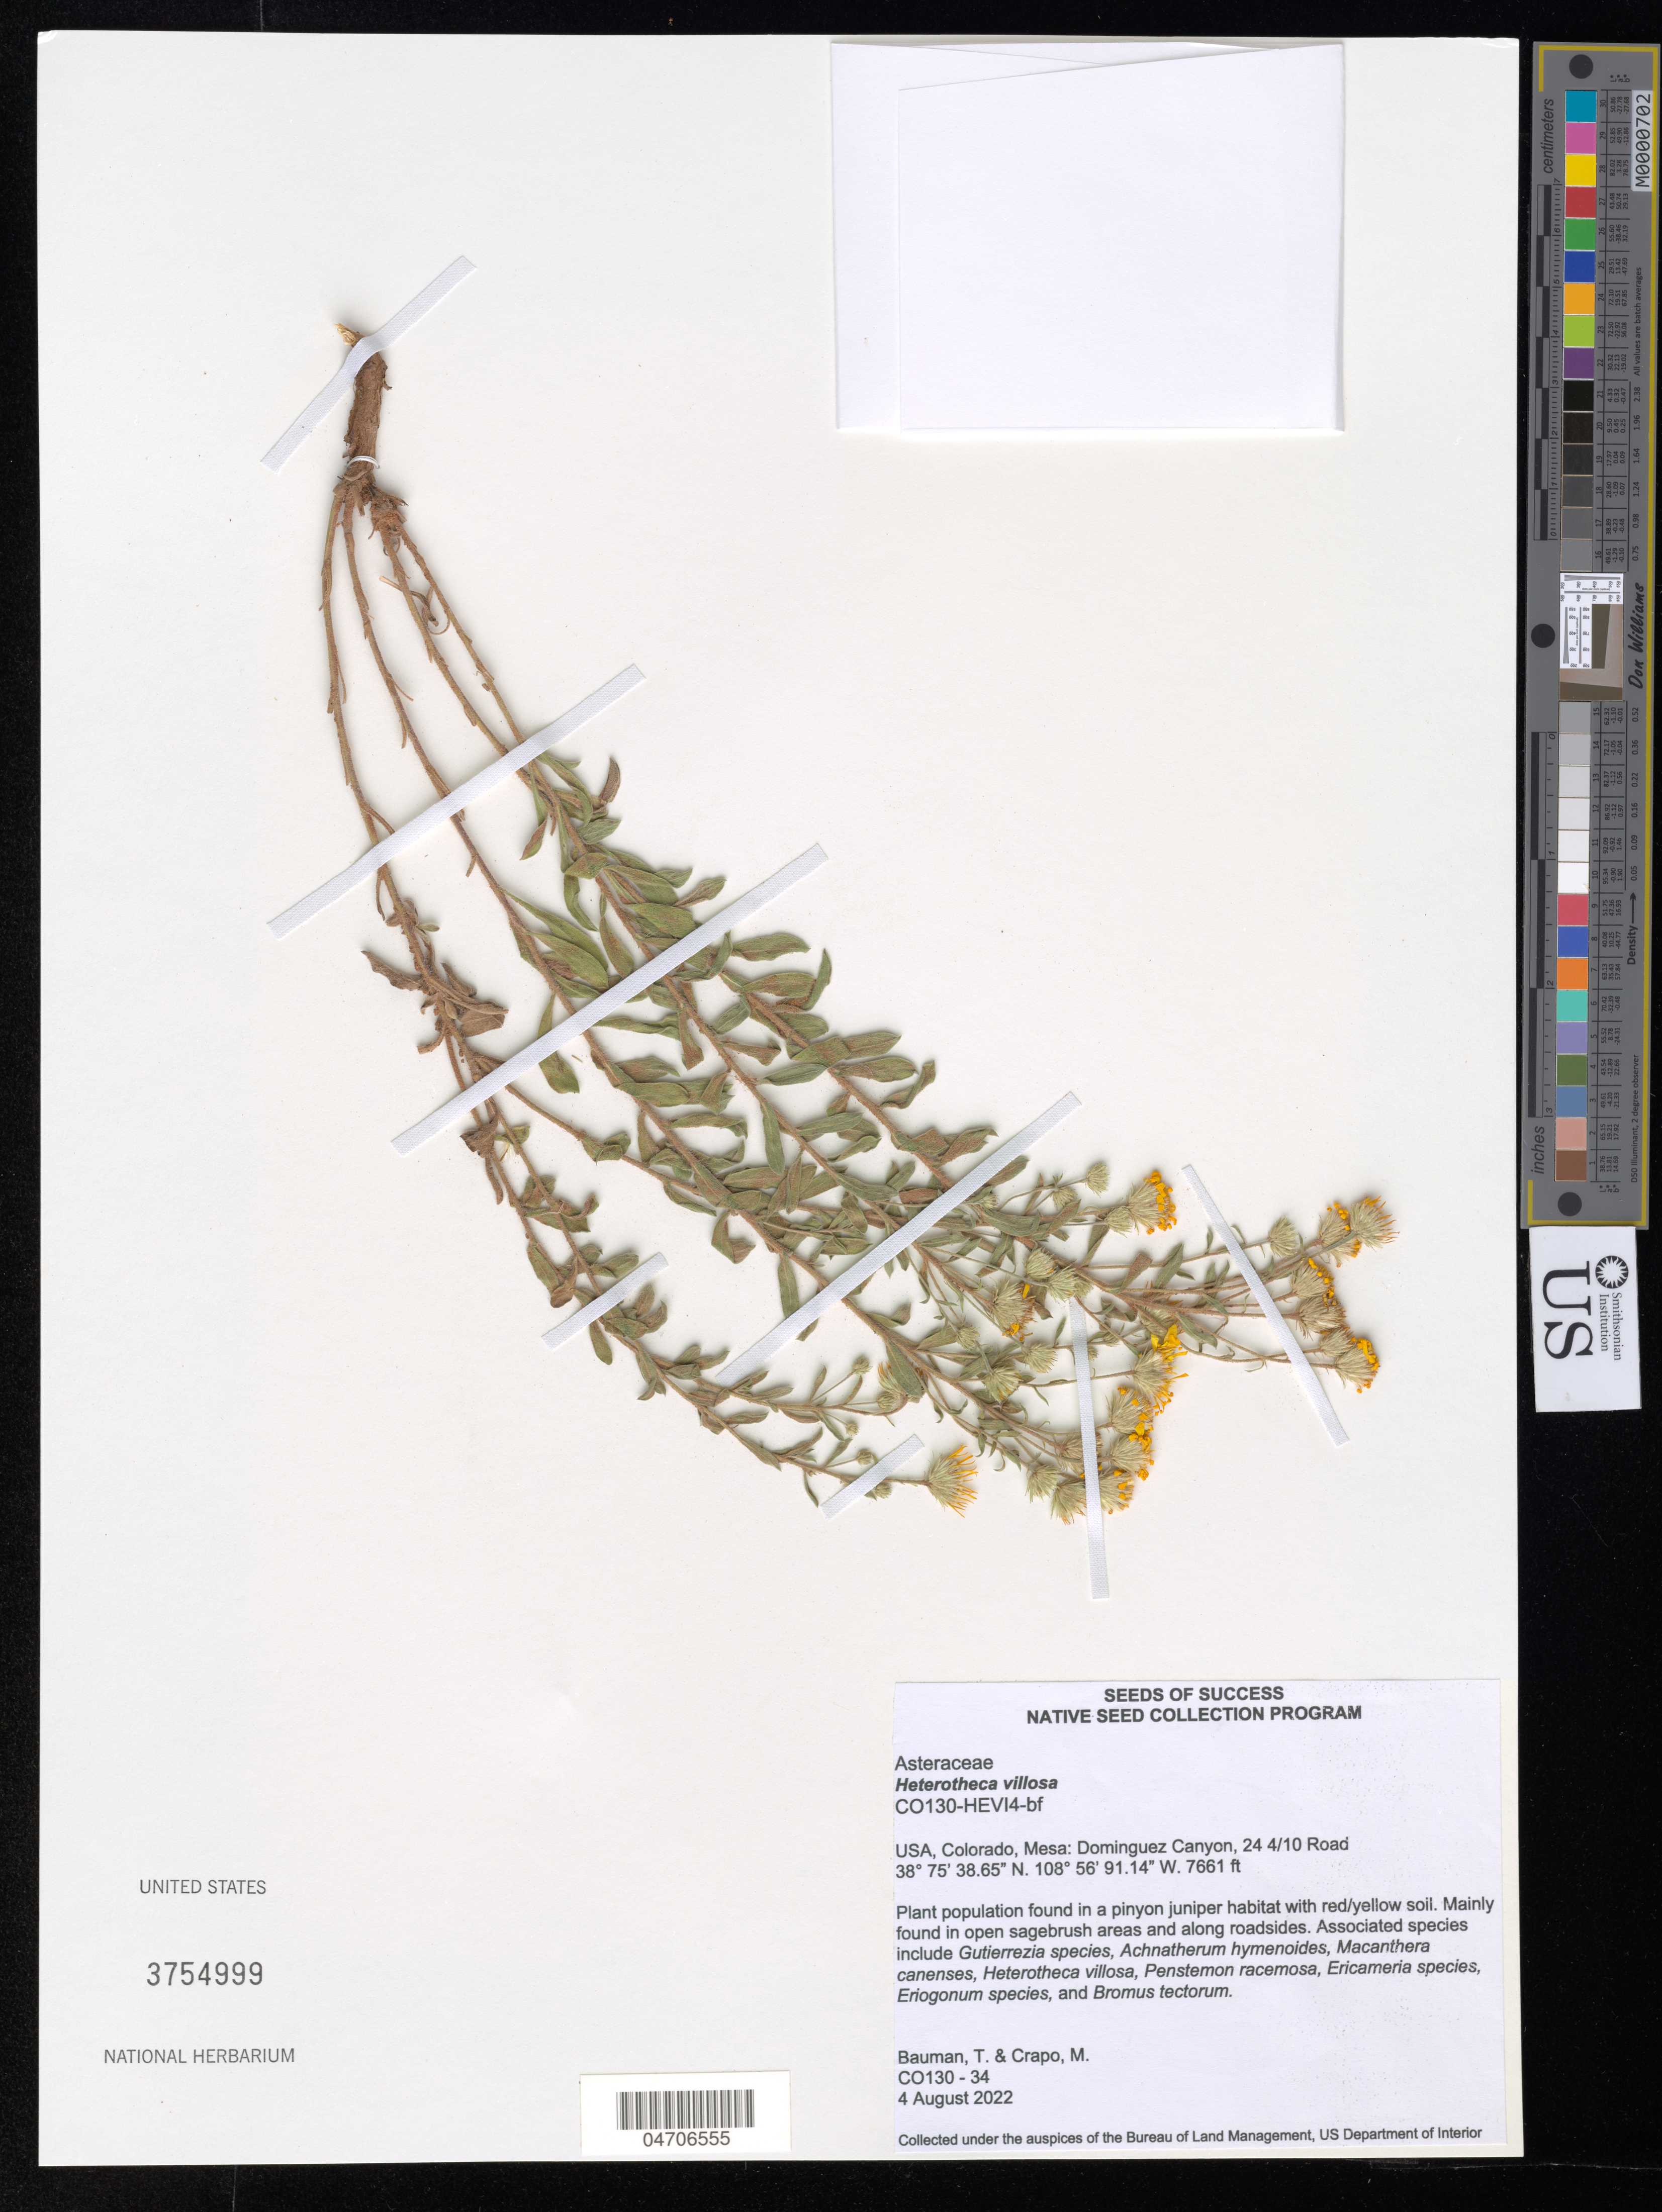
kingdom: Plantae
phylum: Tracheophyta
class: Magnoliopsida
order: Asterales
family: Asteraceae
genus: Heterotheca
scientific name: Heterotheca villosa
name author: (Pursh) Shinners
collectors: K. Gage & G. Woronow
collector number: CO130-34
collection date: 2022-08-04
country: United States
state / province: Colorado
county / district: Mesa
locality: Mesa: Dominguez Canyon, 24 4/10 Road.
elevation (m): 2335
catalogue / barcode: US 3754999